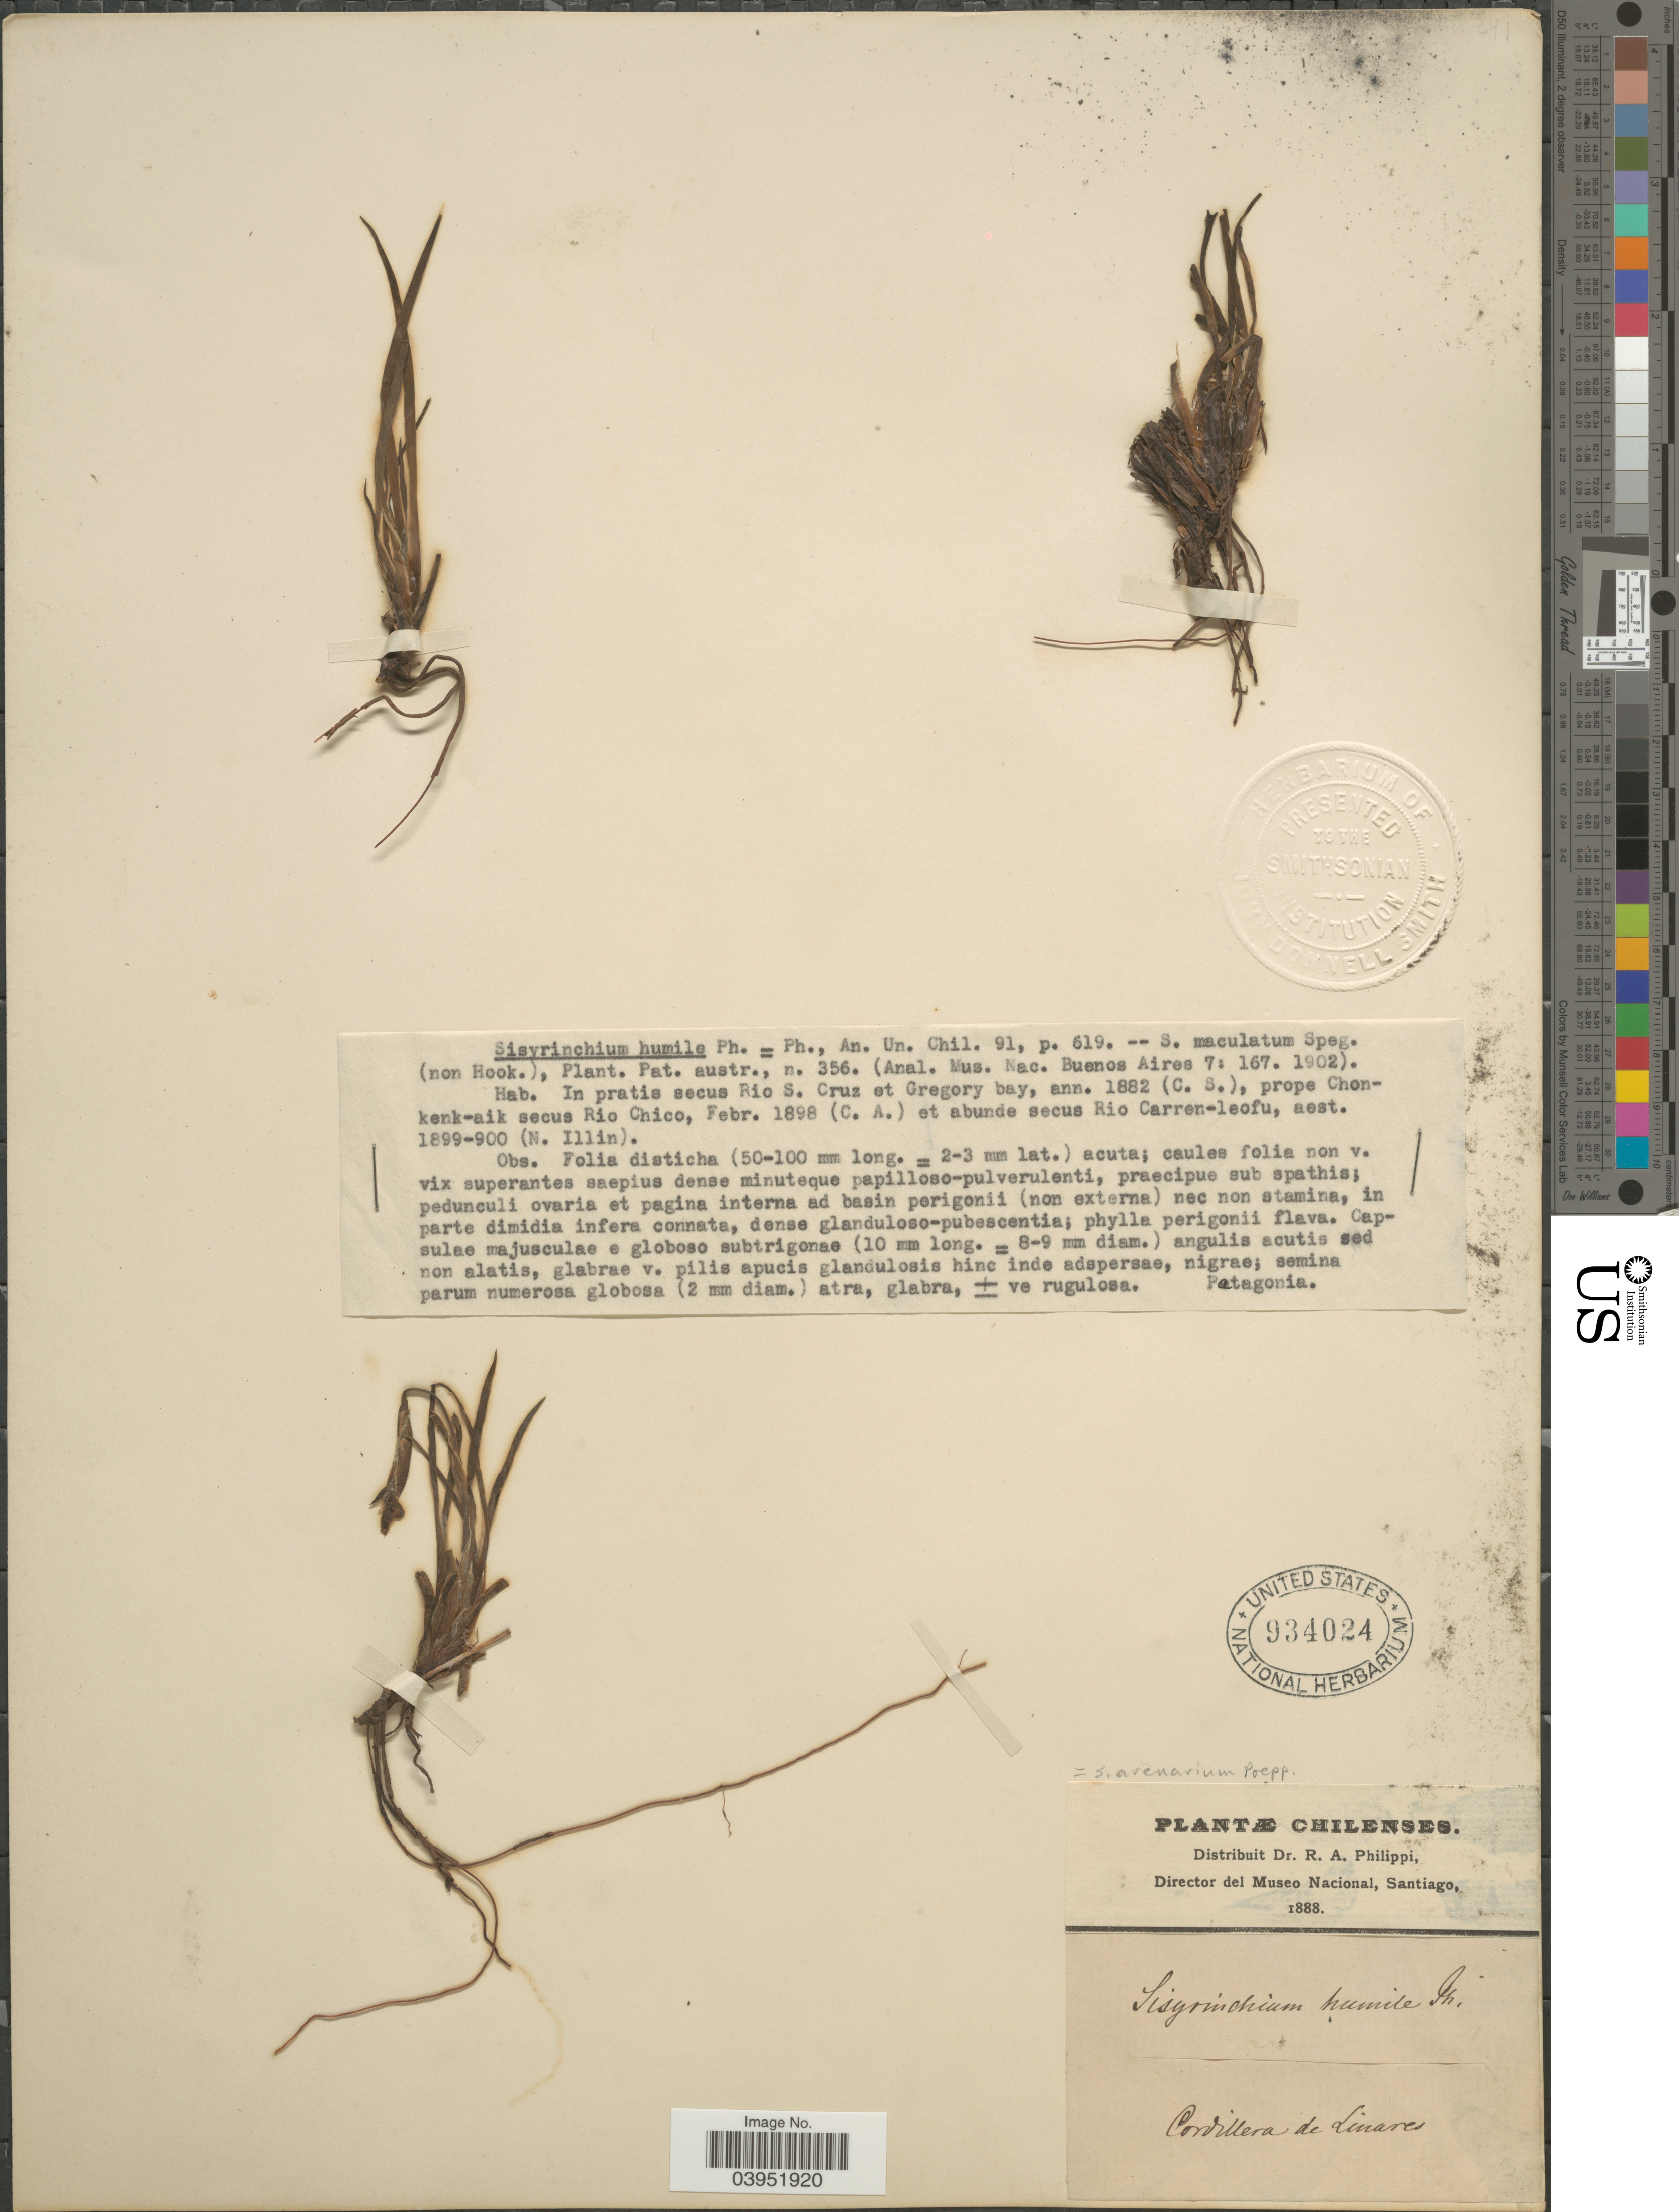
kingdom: Plantae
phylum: Tracheophyta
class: Liliopsida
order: Asparagales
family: Iridaceae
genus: Sisyrinchium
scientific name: Sisyrinchium arenarium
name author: Poepp.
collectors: ex. herb. R.A. Philippi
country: Chile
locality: Cordillera de Linares.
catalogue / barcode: US 934024